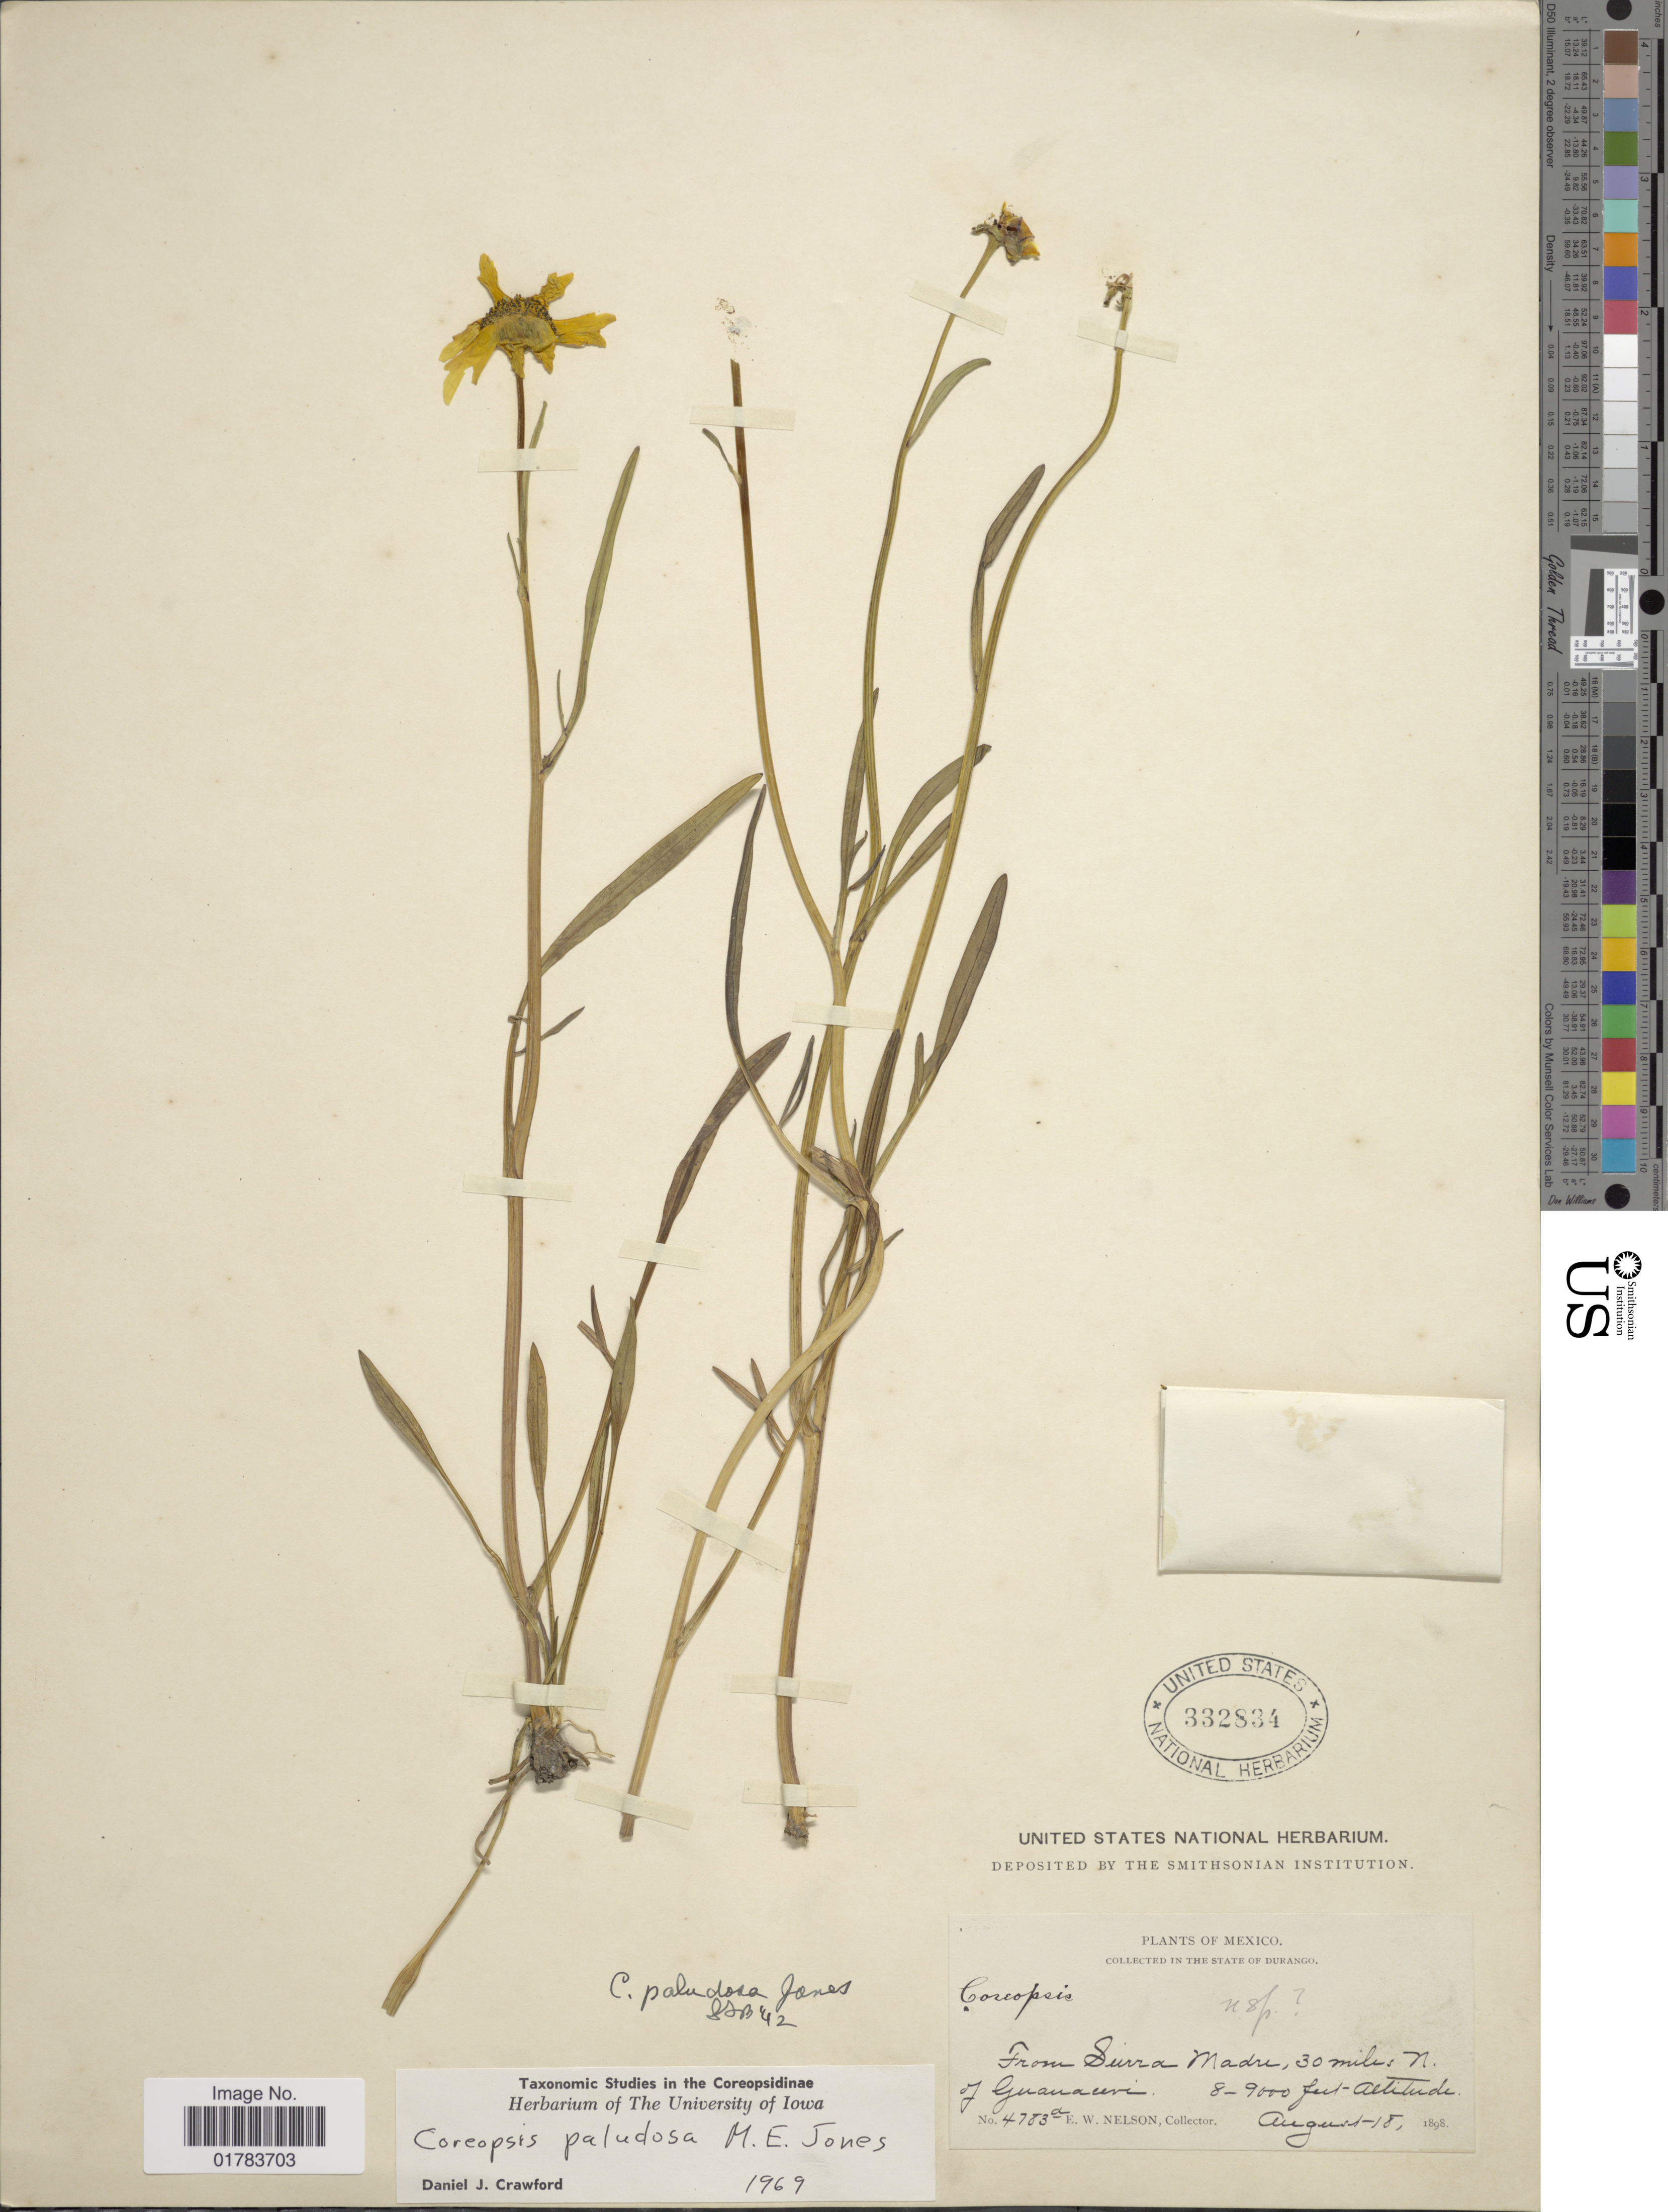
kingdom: Plantae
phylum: Tracheophyta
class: Magnoliopsida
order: Asterales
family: Asteraceae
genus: Coreopsis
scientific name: Coreopsis paludosa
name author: M.E. Jones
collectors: E. W. Nelson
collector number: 4783a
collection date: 1898-08-18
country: Mexico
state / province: Durango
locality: From Sierra Madre, 30 miles N. of Guanacevi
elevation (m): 2438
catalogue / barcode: US 332834